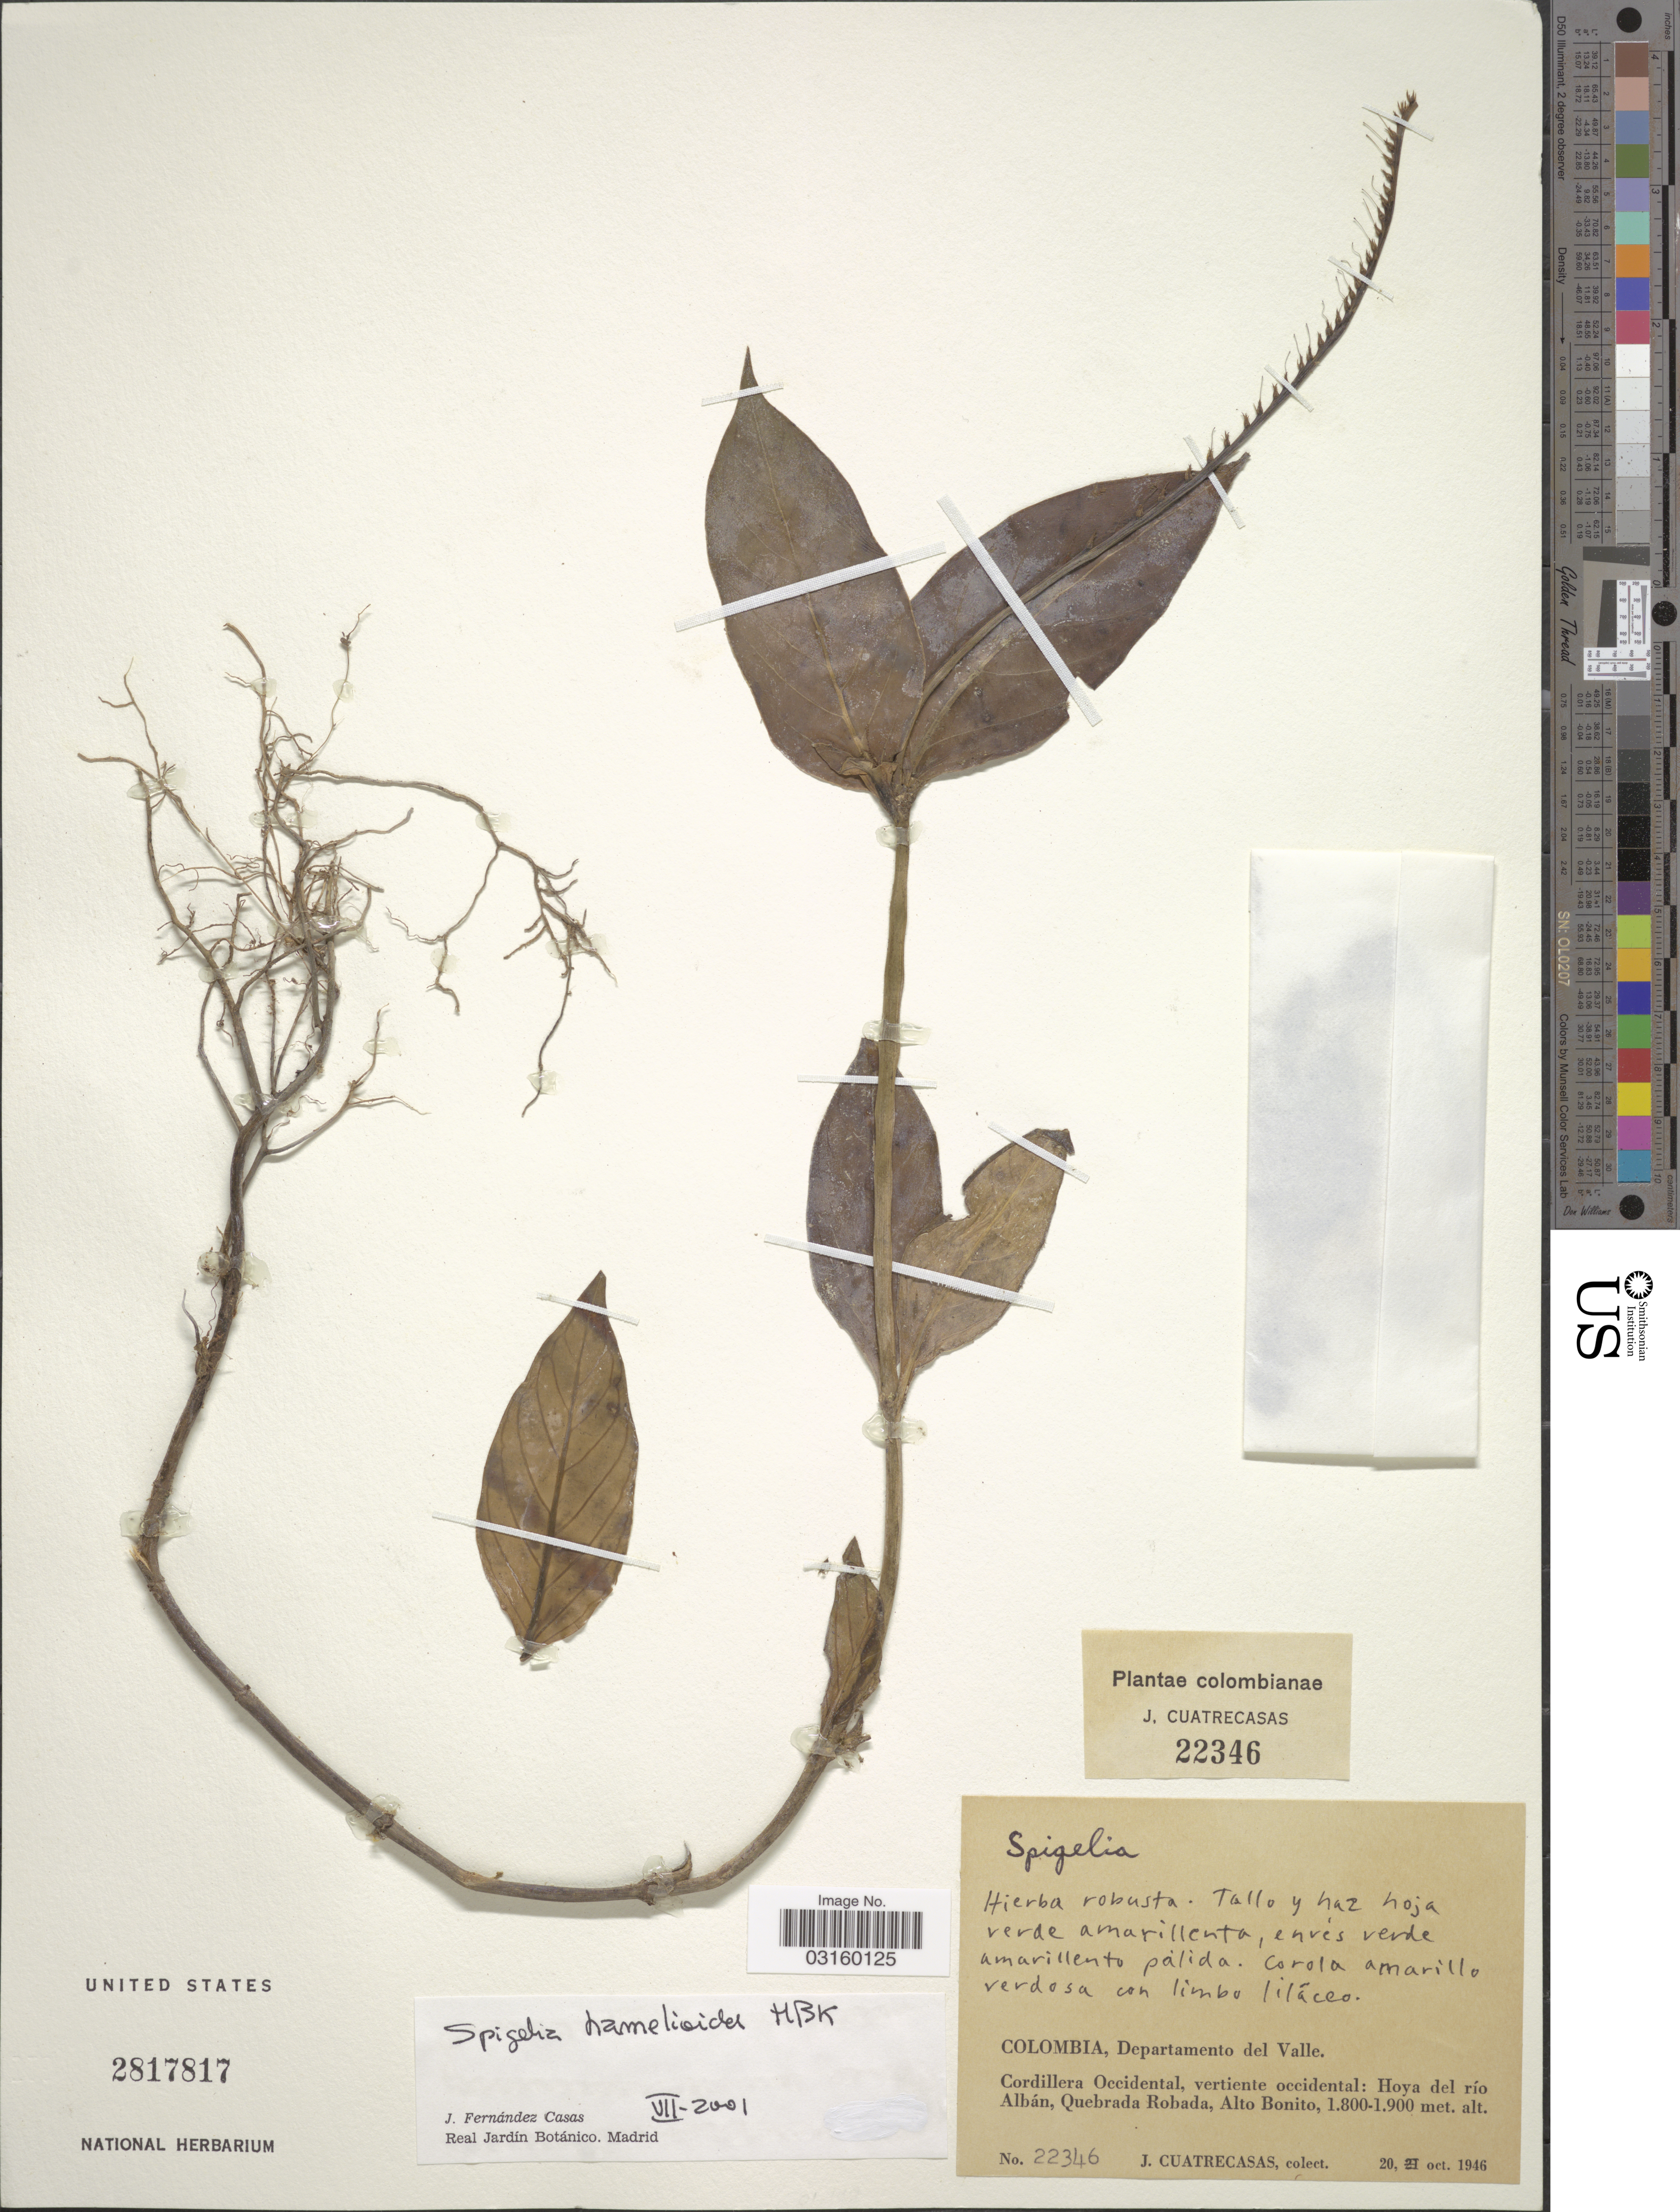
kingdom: Plantae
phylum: Tracheophyta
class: Magnoliopsida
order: Gentianales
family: Loganiaceae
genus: Spigelia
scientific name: Spigelia hamelioides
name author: Kunth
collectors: J. Cuatrecasas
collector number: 22346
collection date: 1946-10-20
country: Colombia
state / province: Valle del Cauca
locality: Departamento del Valle. Cordillera Occidental, vertiente occidental: Hoya del río Albán, Quebrada Robada, Alto Bonito.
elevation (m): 1800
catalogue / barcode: US 2817817